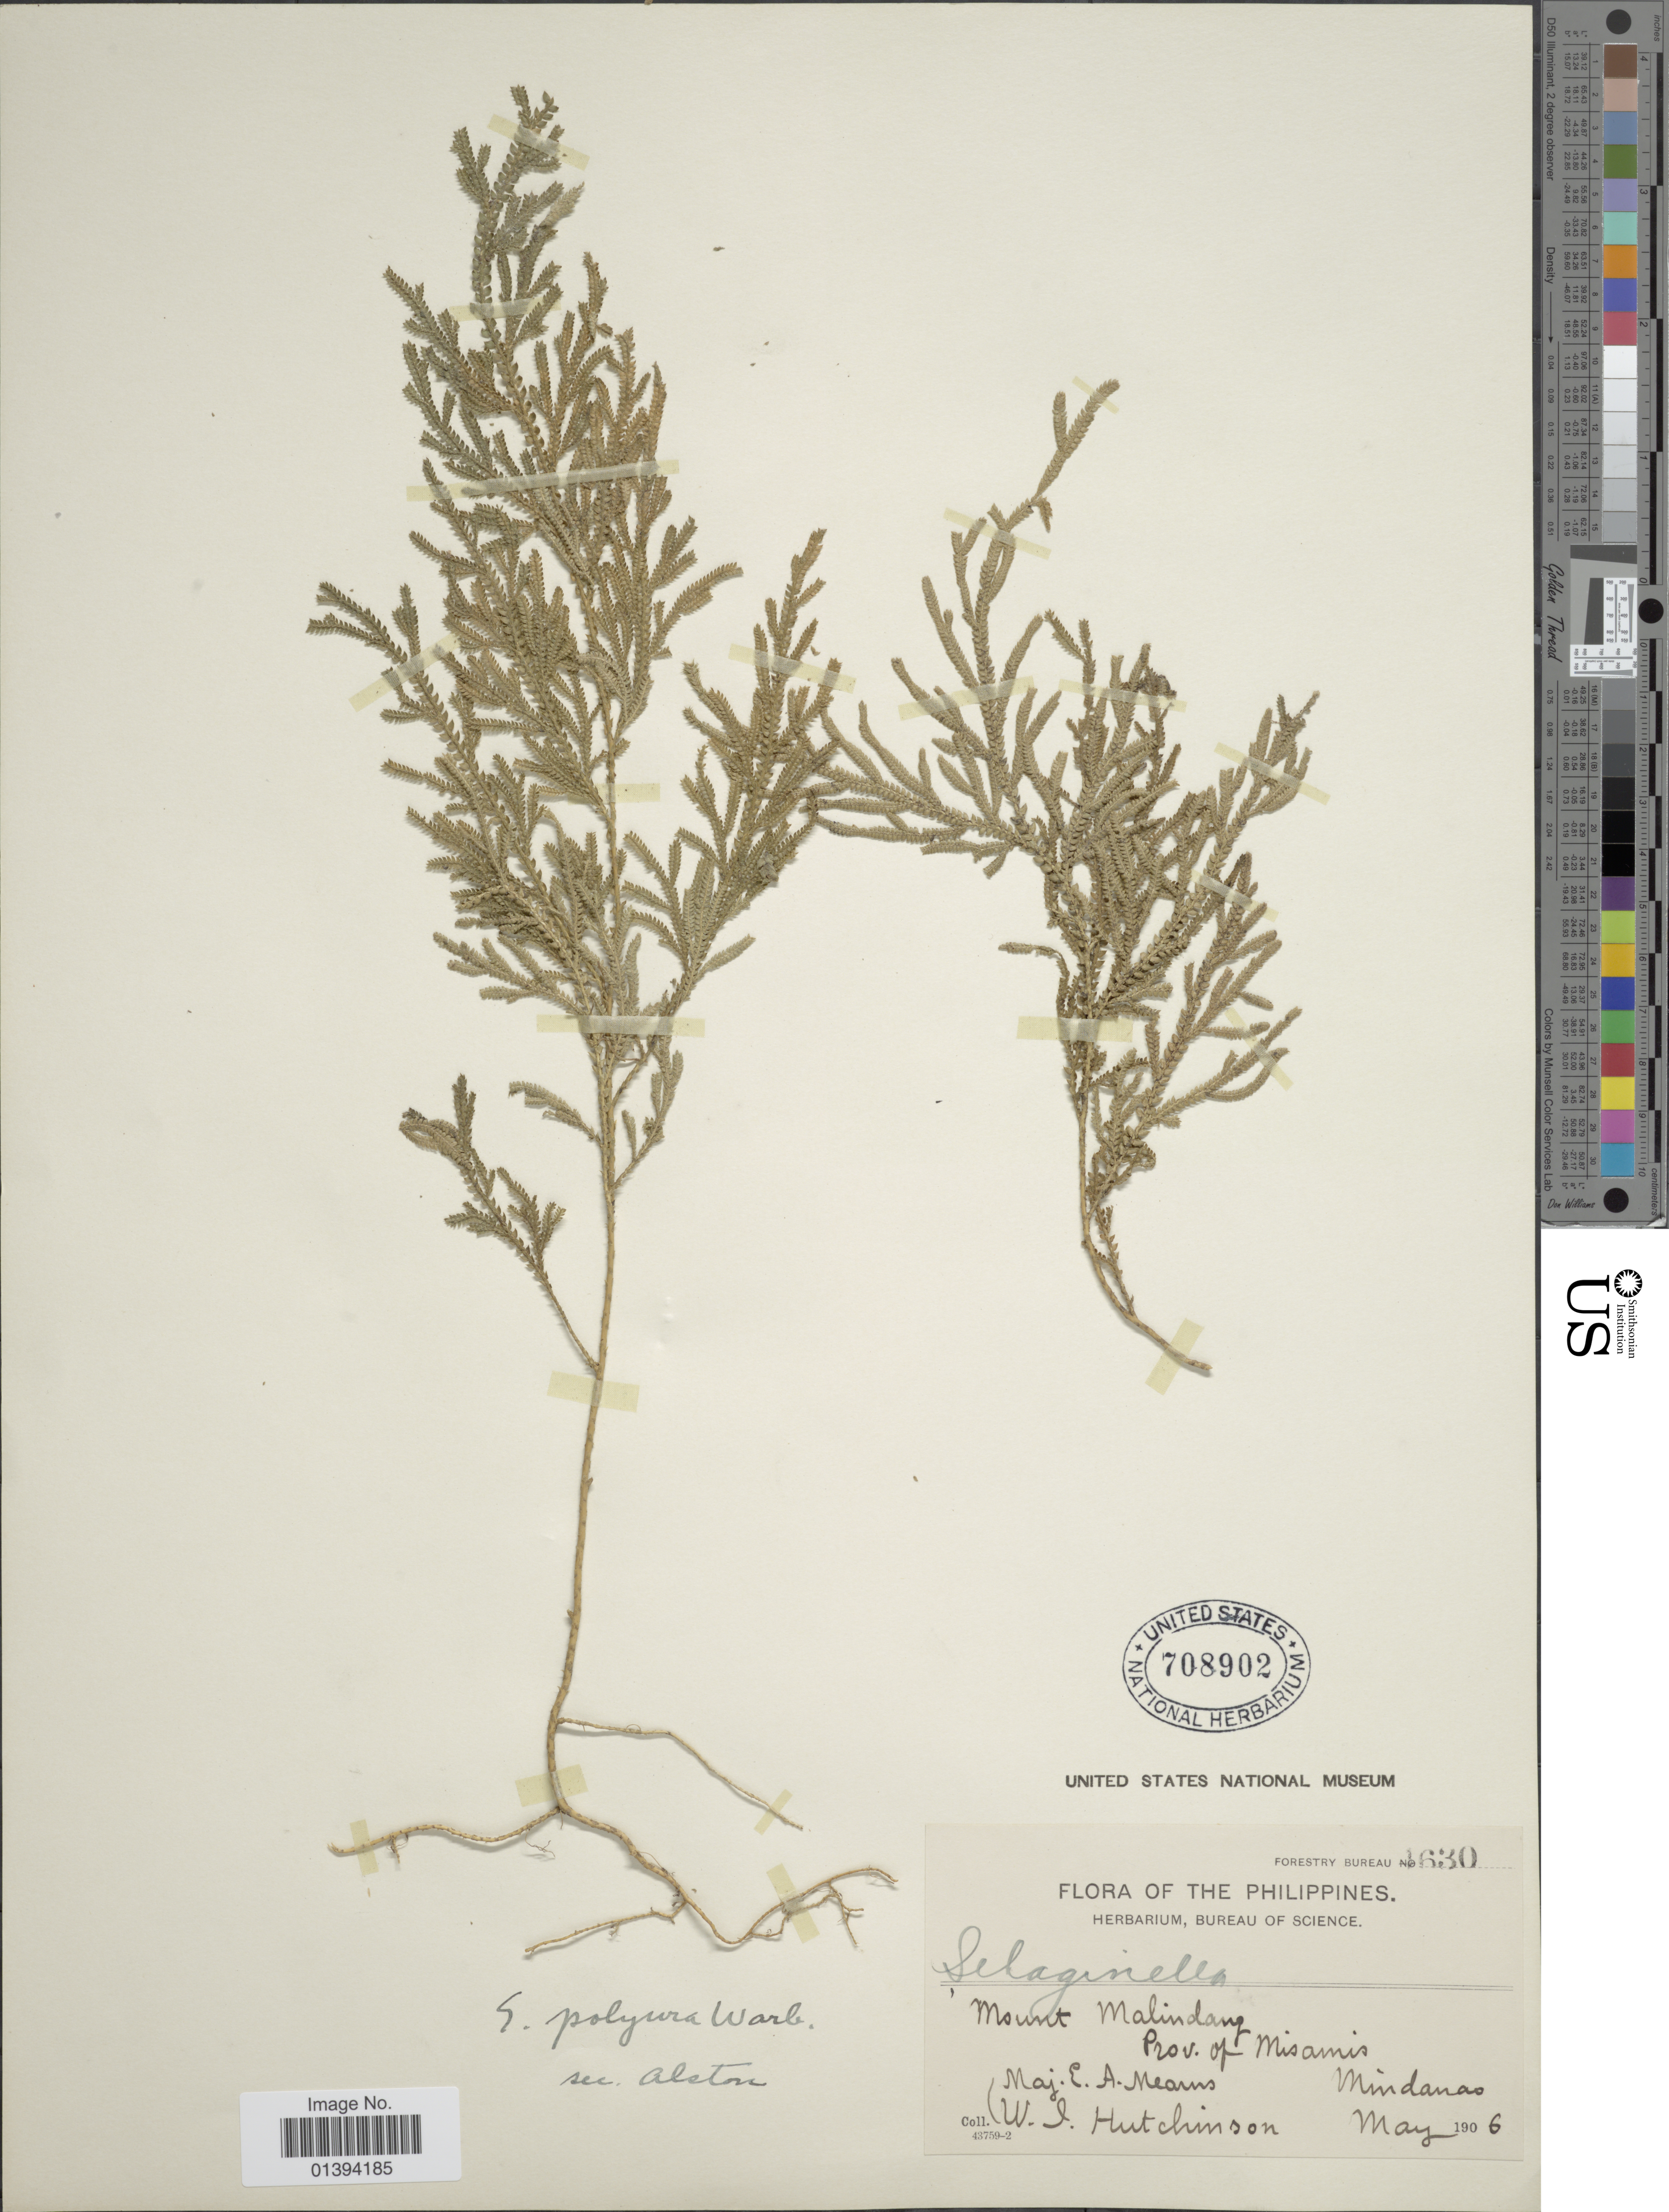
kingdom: Plantae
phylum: Tracheophyta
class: Lycopodiopsida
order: Selaginellales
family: Selaginellaceae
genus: Selaginella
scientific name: Selaginella polyura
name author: Warb.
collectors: E. A. Mearns & W. J. Hutchinson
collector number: Forestry Bureau 4630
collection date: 1906-05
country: Philippines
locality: Mount Malindang, Prov. of Misamis, Mindanao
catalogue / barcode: US 708902